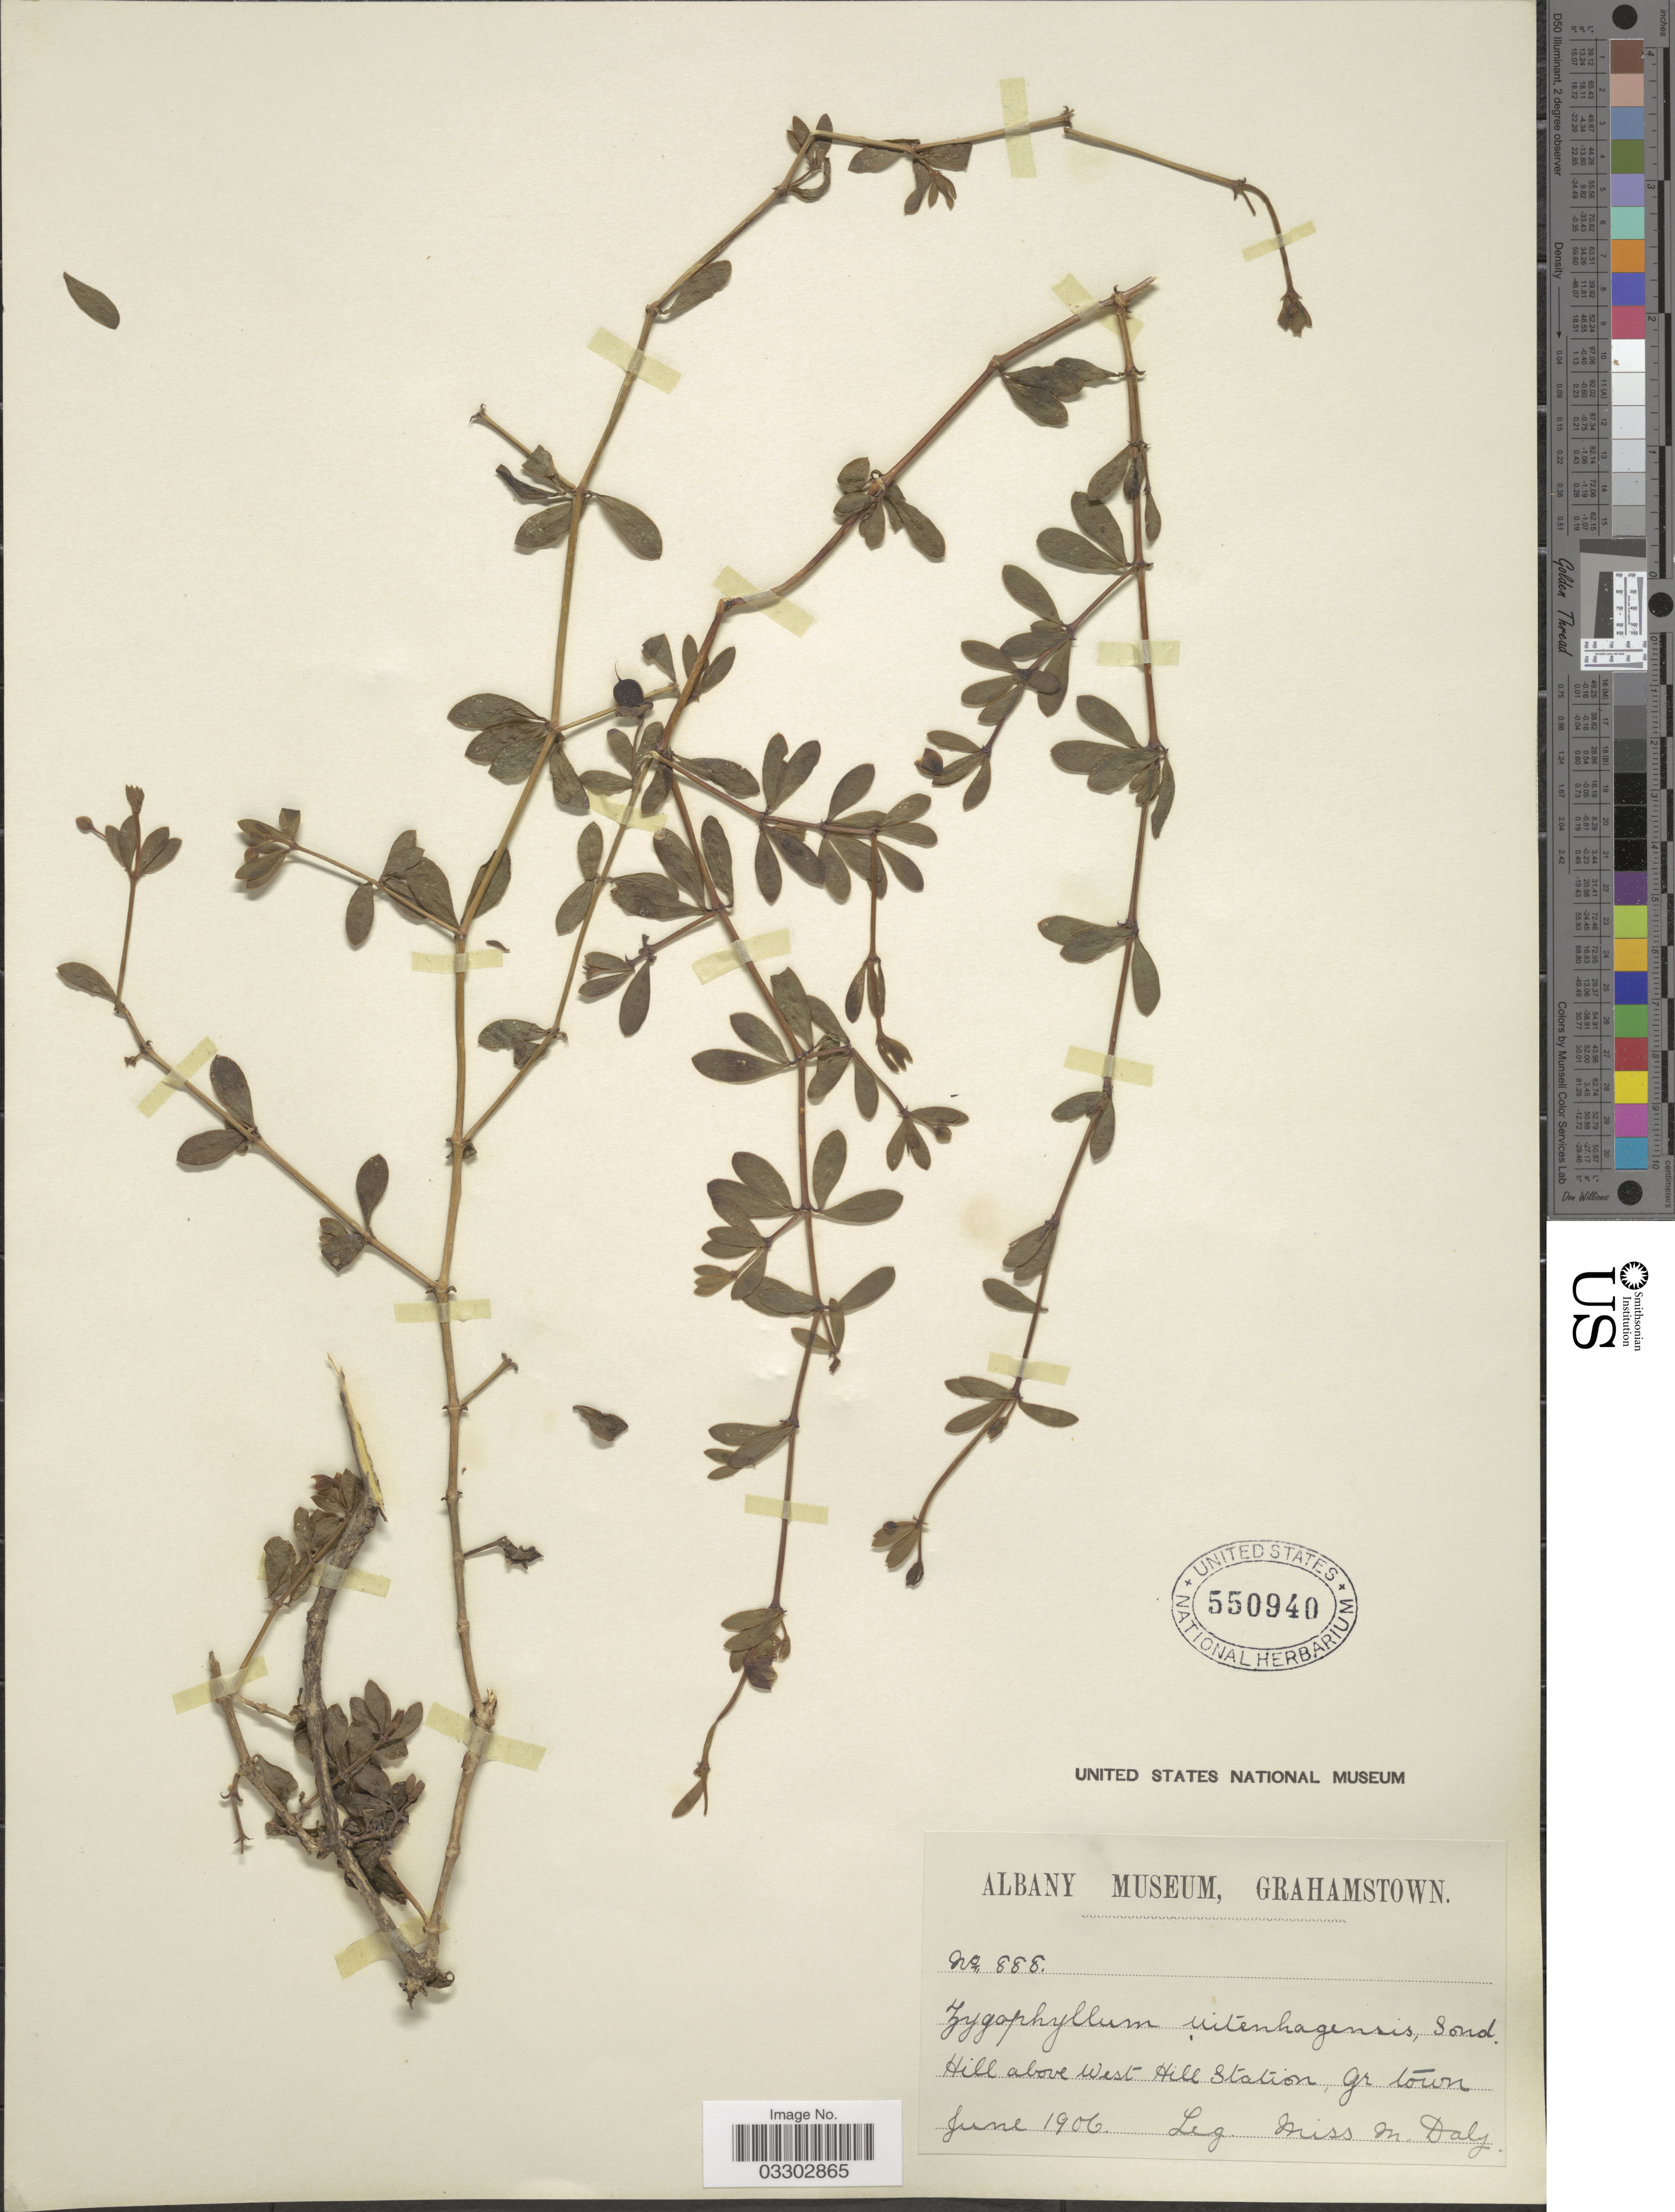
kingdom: Plantae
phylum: Tracheophyta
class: Magnoliopsida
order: Zygophyllales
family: Zygophyllaceae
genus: Roepera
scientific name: Roepera maritima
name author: (Eckl. & Zeyh.) Beier & Thulin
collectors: M. Daly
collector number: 888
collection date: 1906-06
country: South Africa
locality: Hill above West Hill Station, gr. town.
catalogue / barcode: US 550940